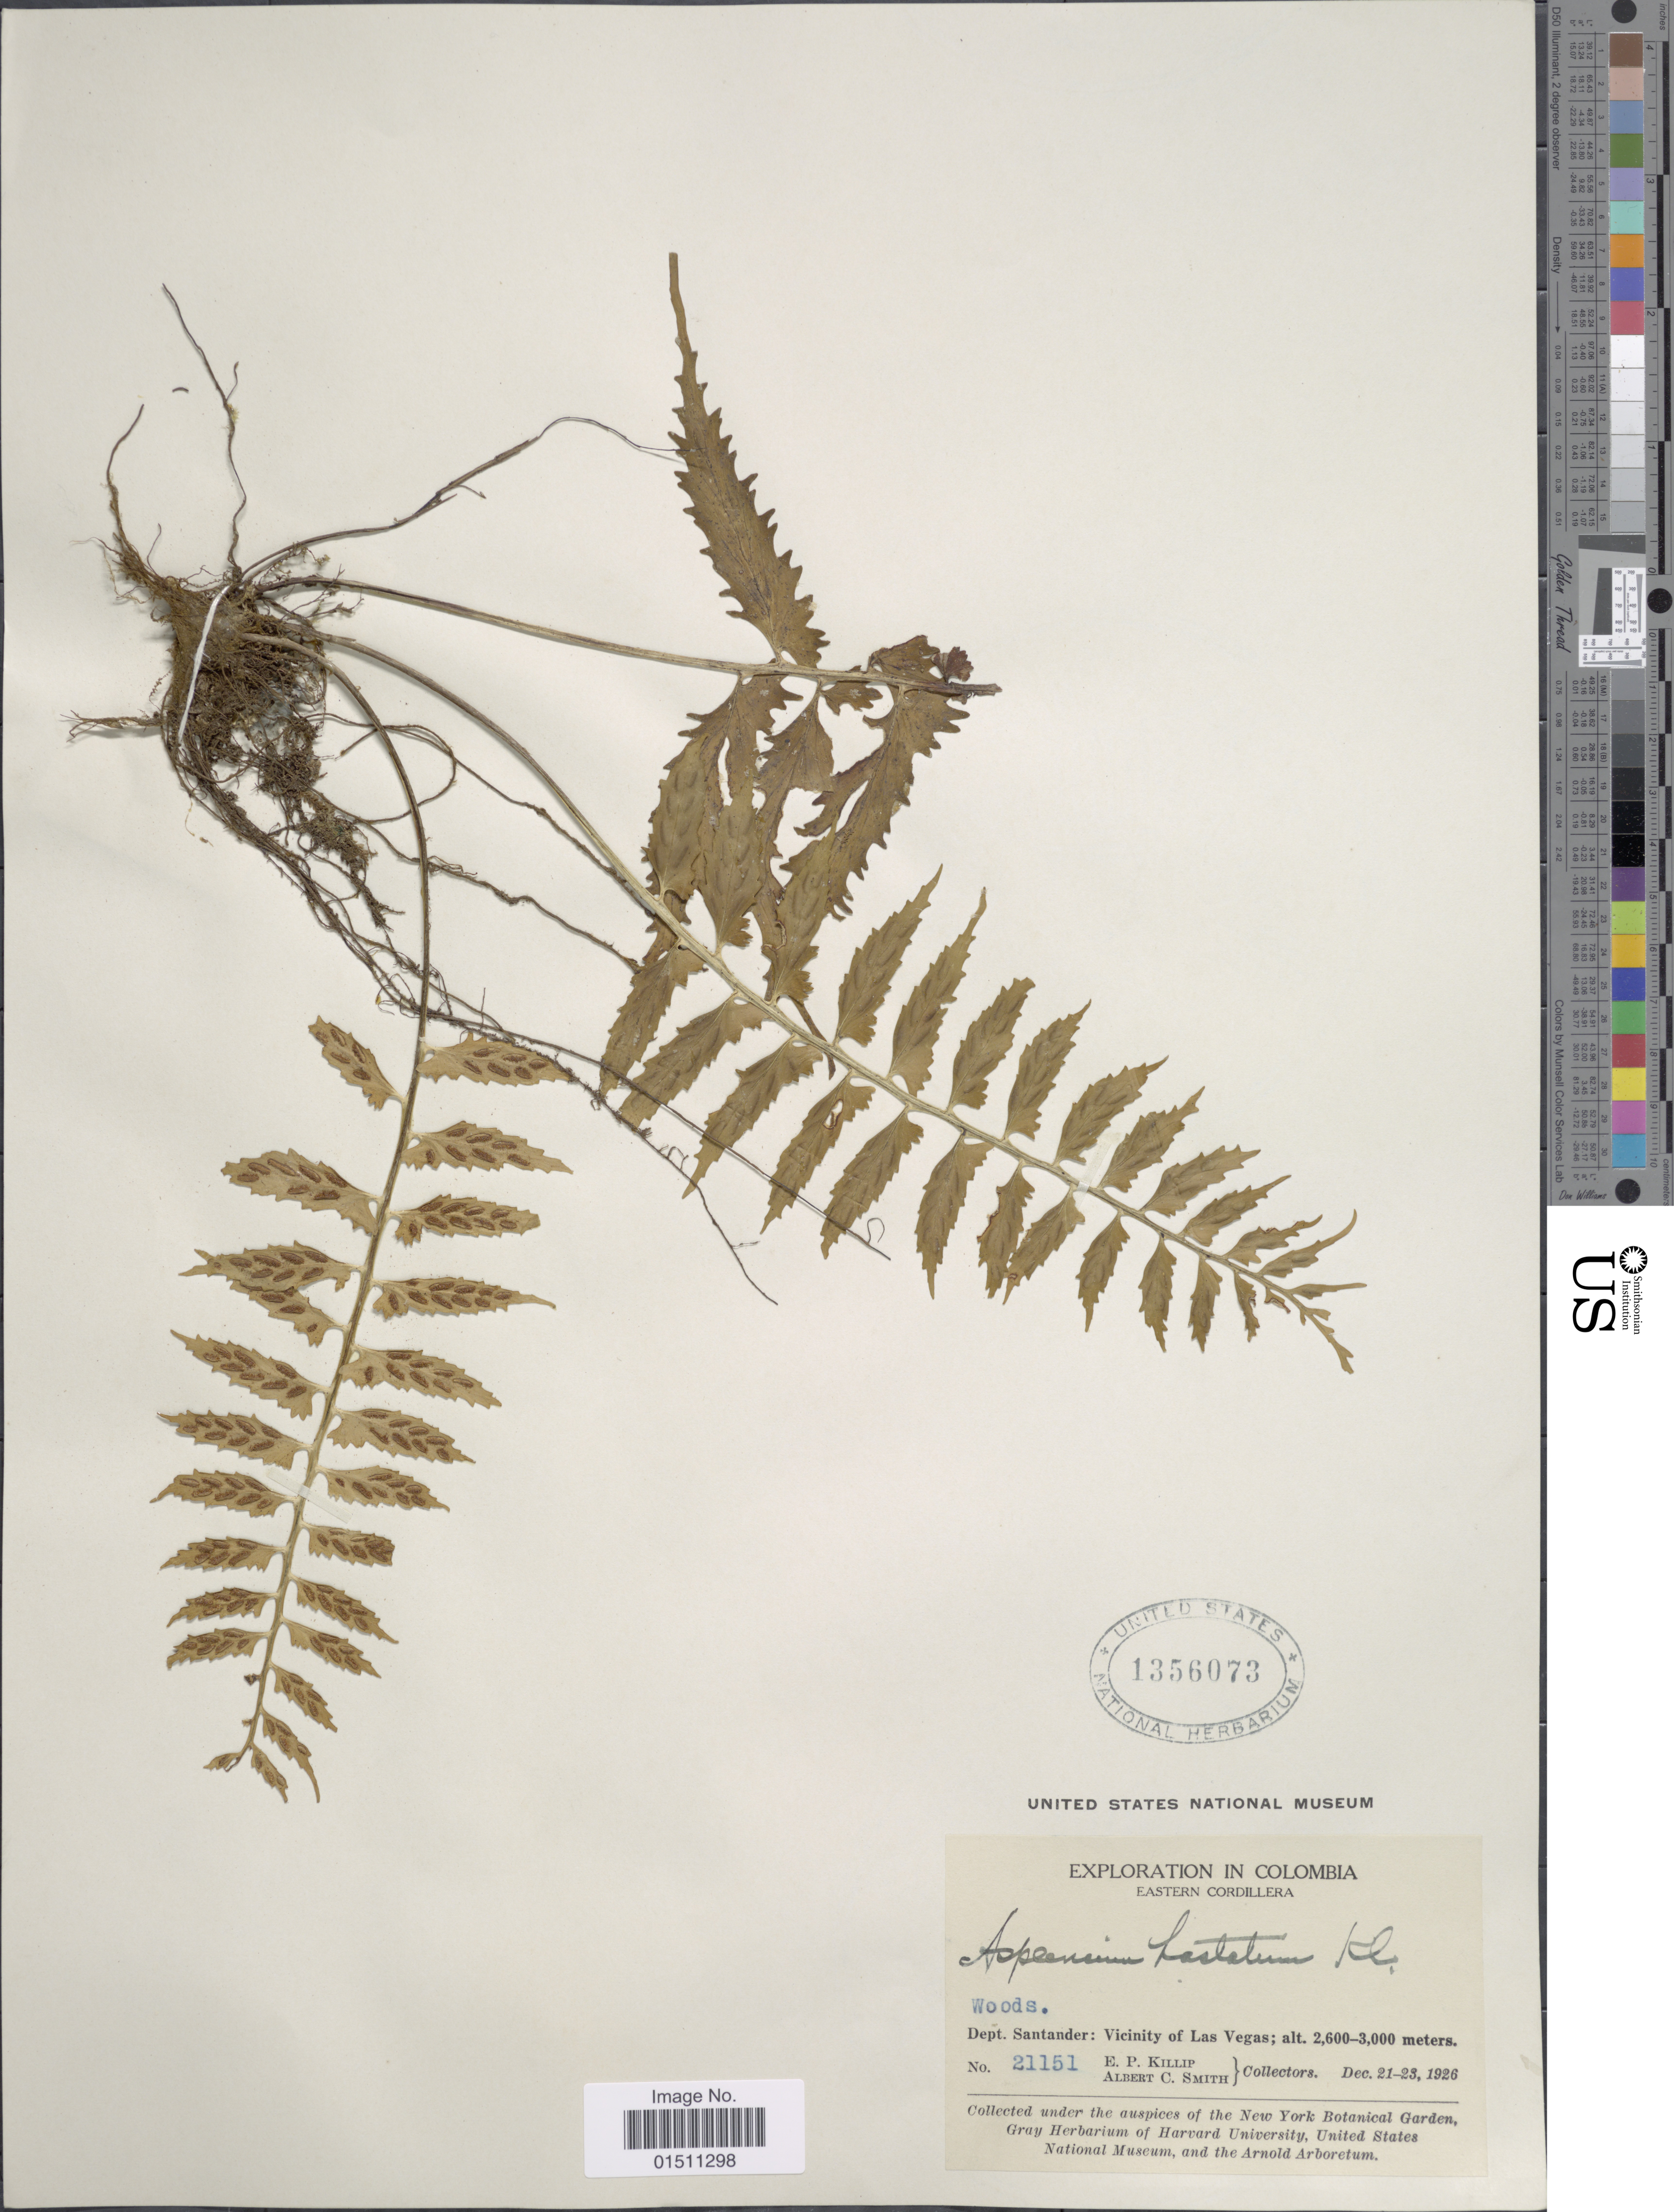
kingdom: Plantae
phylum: Tracheophyta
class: Polypodiopsida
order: Polypodiales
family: Aspleniaceae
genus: Asplenium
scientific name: Asplenium hastatum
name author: Klotzsch ex Kunze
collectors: E. P. Killip & A. C. Smith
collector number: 21151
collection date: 1926-12-21/1926-12-23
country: Colombia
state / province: Santander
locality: Colombia, Eastern Cordillera, Dept. Santander: Vicinity of Las Vegas.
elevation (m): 2600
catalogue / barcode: US 1356073